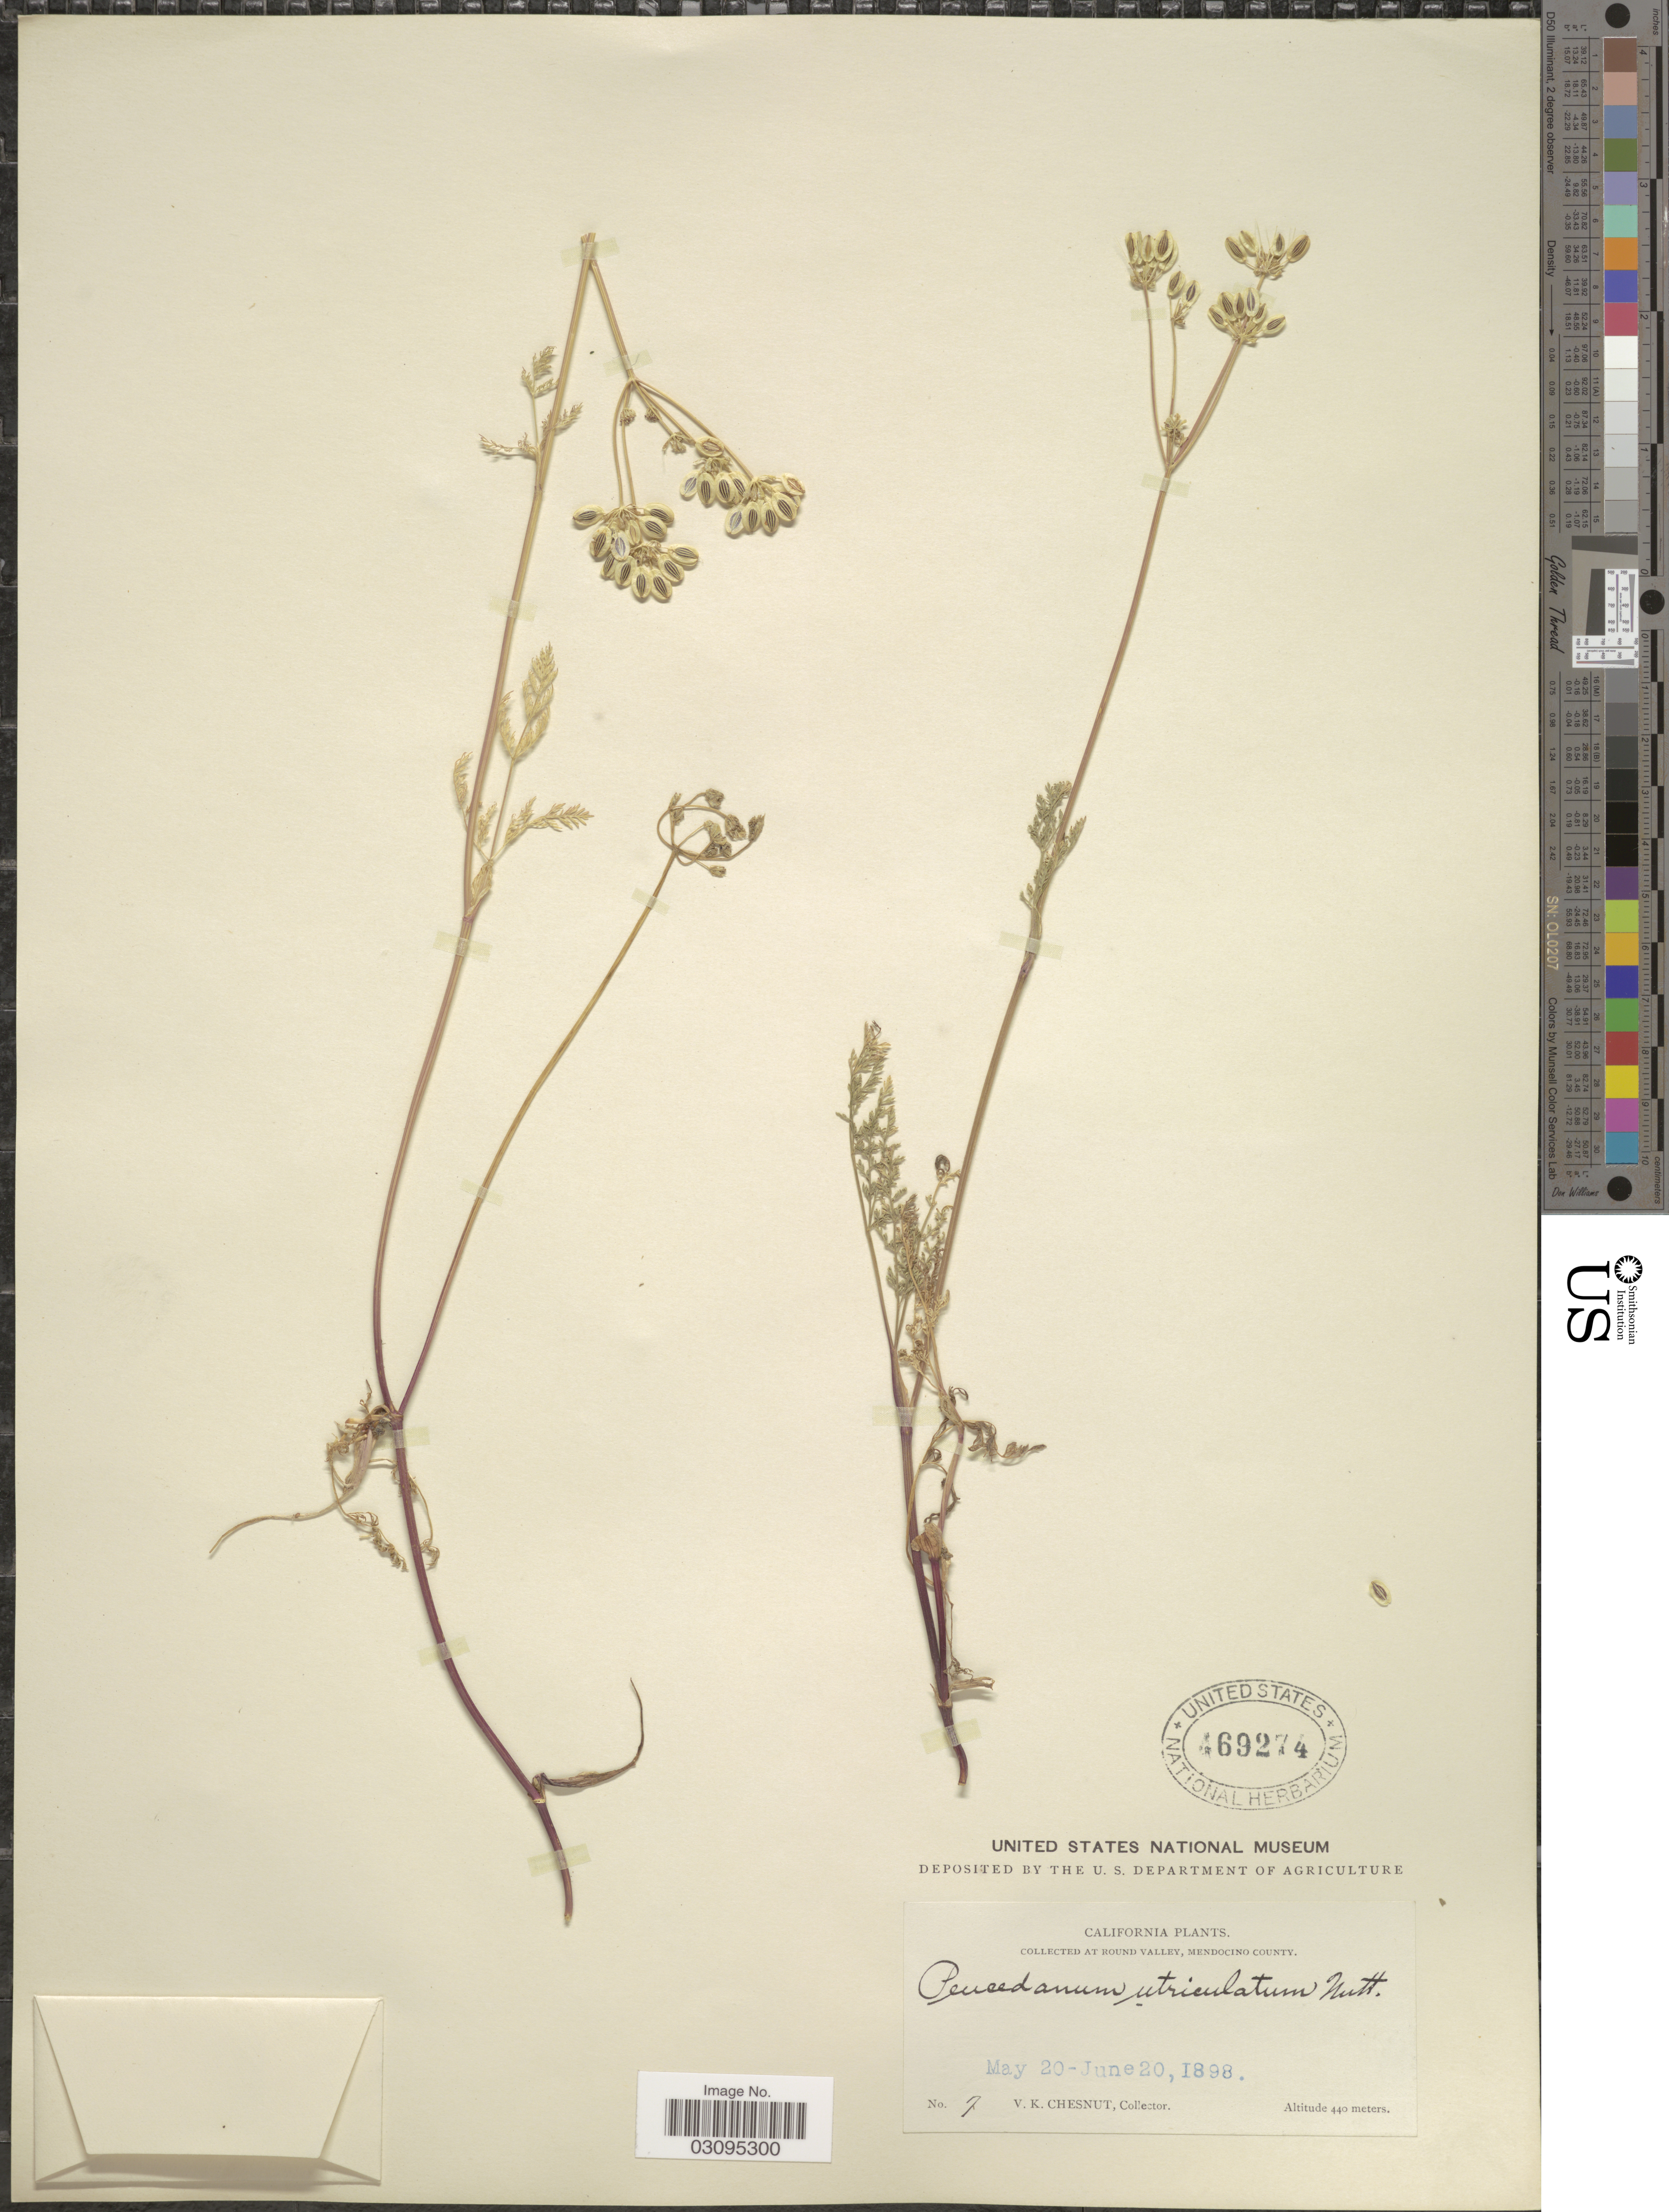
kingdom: Plantae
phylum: Tracheophyta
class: Magnoliopsida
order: Apiales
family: Apiaceae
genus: Lomatium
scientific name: Lomatium utriculatum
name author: (Nutt. ex Torr. & A. Gray) J.M. Coult. & Rose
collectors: V. Chesnut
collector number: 7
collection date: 1898-05-20/1898-06-20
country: United States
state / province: California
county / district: Mendocino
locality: At Round Valley, Mendocino County.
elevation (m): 440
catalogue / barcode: US 469274